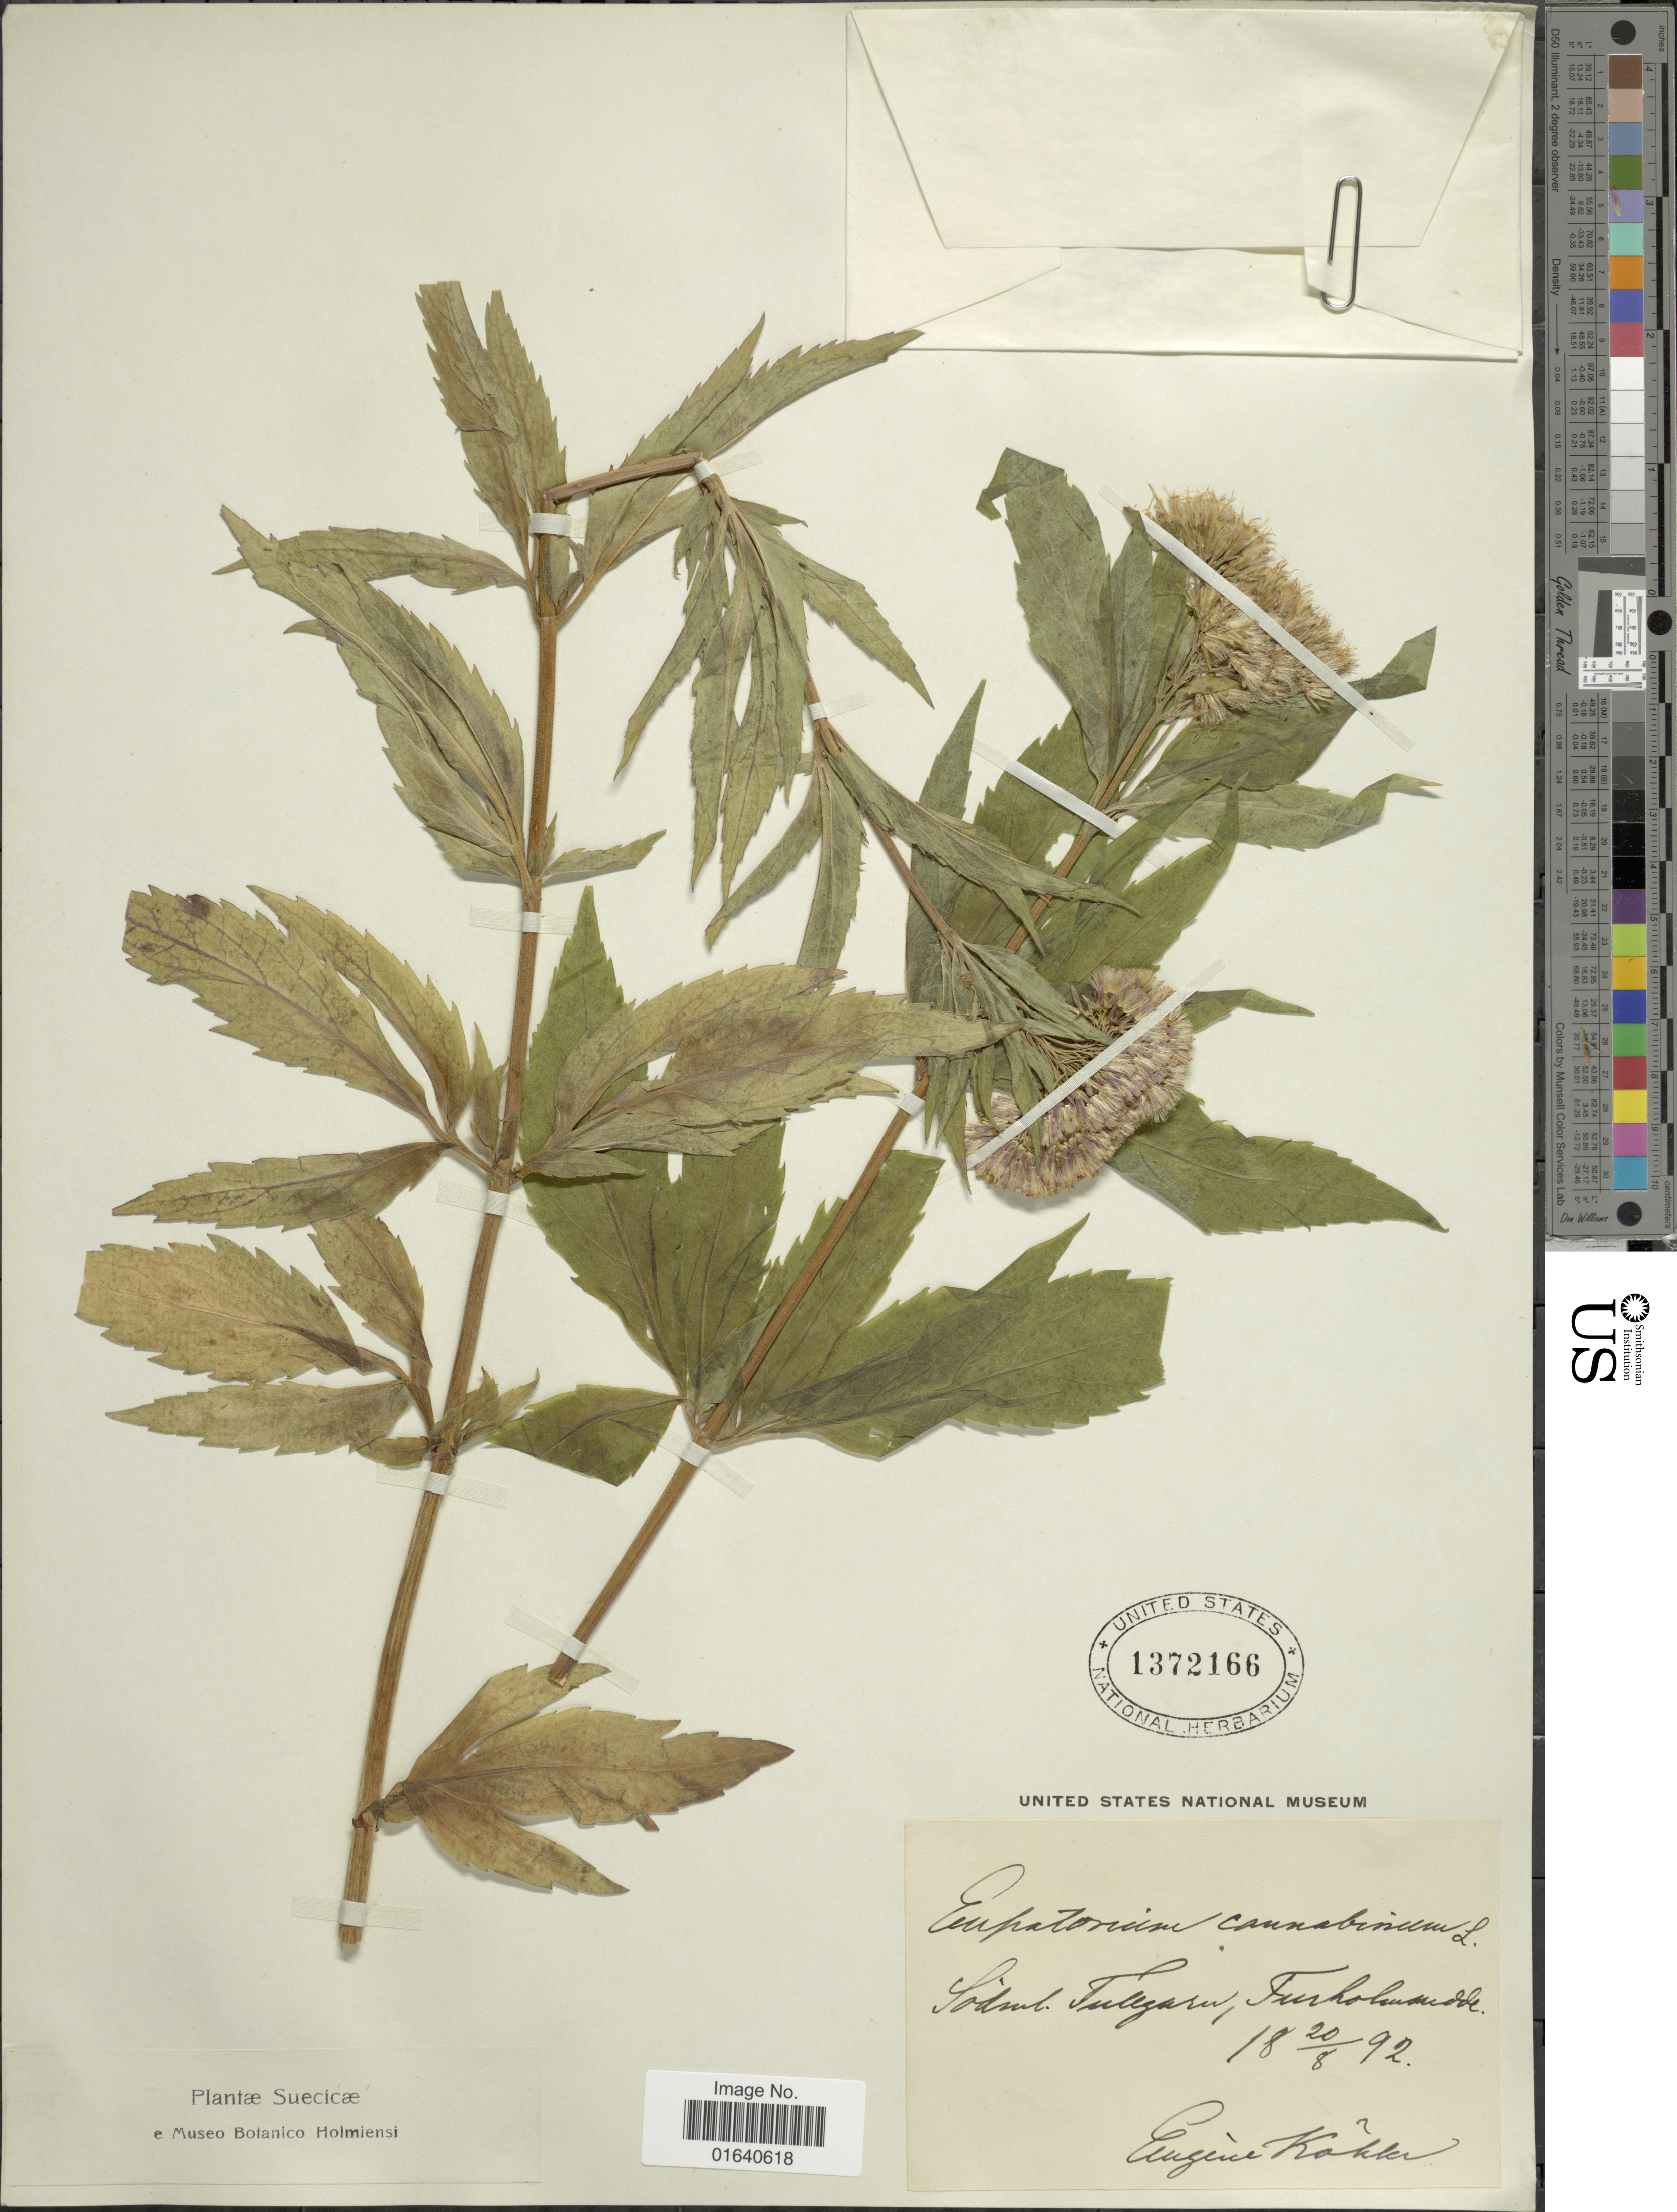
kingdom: Plantae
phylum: Tracheophyta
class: Magnoliopsida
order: Asterales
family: Asteraceae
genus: Eupatorium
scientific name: Eupatorium cannabinum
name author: L.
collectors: E. Kohler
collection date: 1892-08-20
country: Sweden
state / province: Stockholm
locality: Södmanl, Tulegarn, Fur [illegible text]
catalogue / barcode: US 1372166